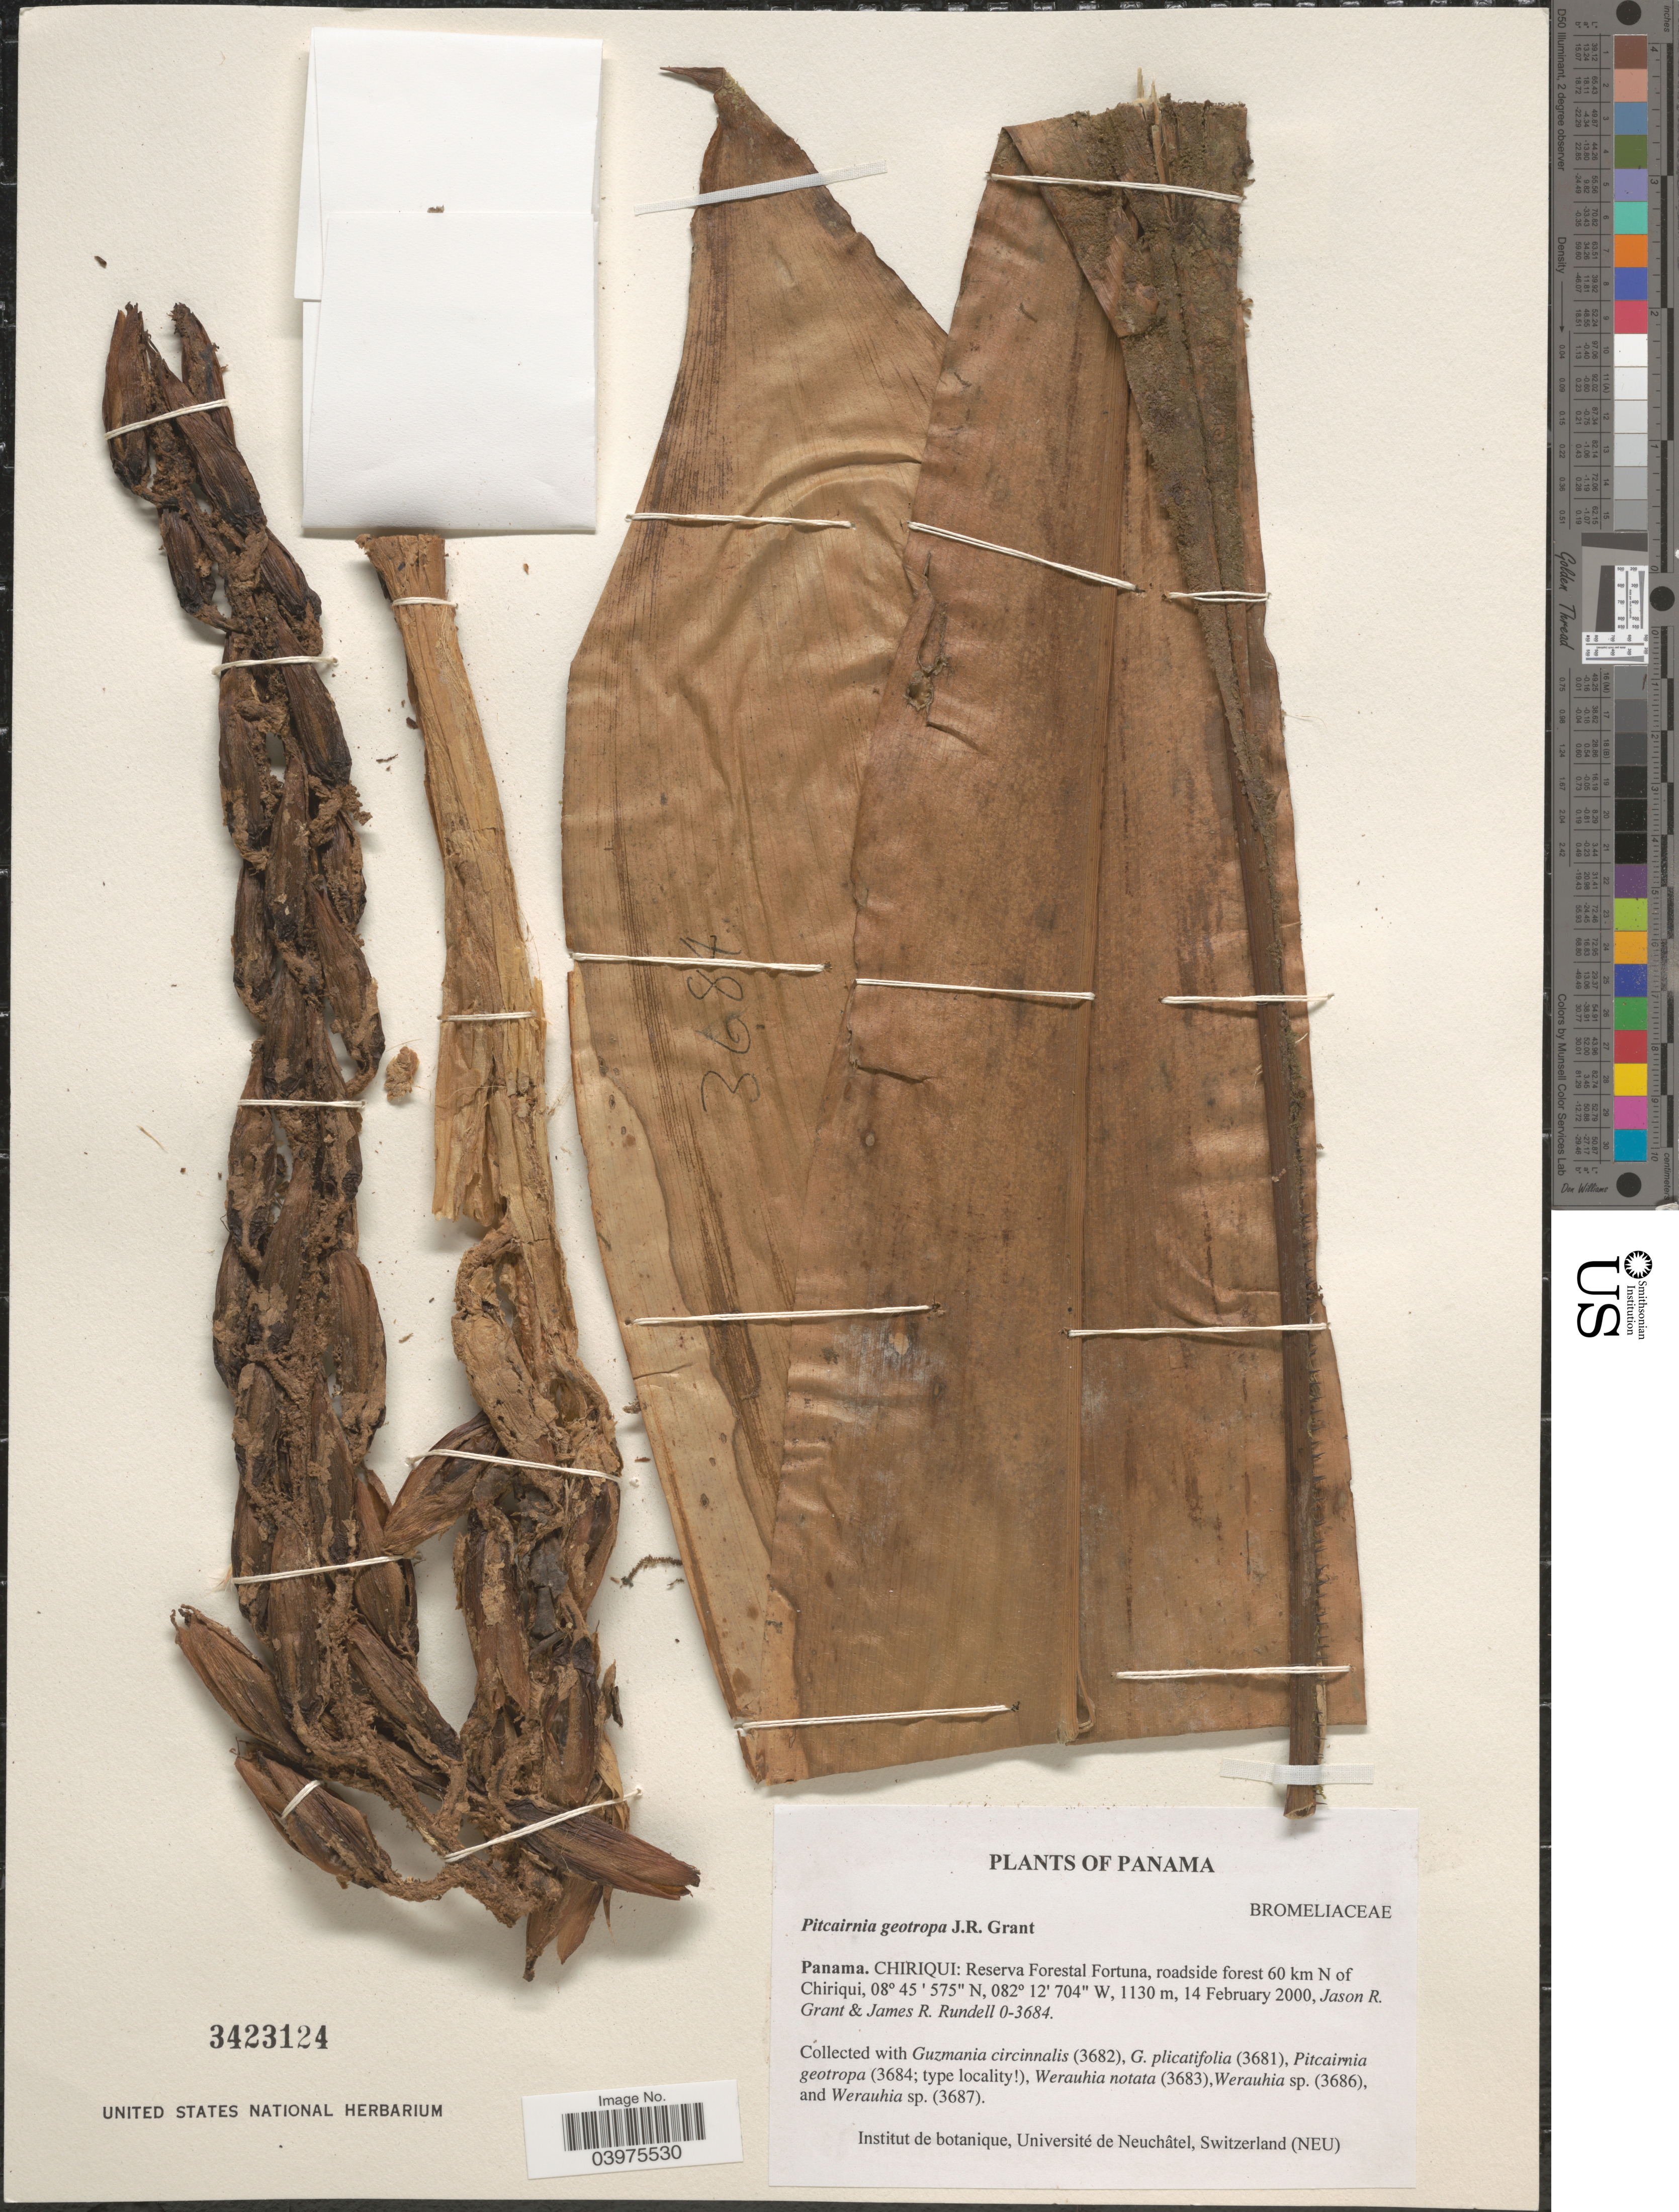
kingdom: Plantae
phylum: Tracheophyta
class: Liliopsida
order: Poales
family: Bromeliaceae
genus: Pitcairnia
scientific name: Pitcairnia geotropa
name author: J.R. Grant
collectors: J. R. Grant & J. R. Rundell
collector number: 0-3684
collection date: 2000-02-14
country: Panama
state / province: Chiriqui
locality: Reserva Forestal Fortuna, roadside 60 km N of Chiriqui.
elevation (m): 1130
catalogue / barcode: US 3423124